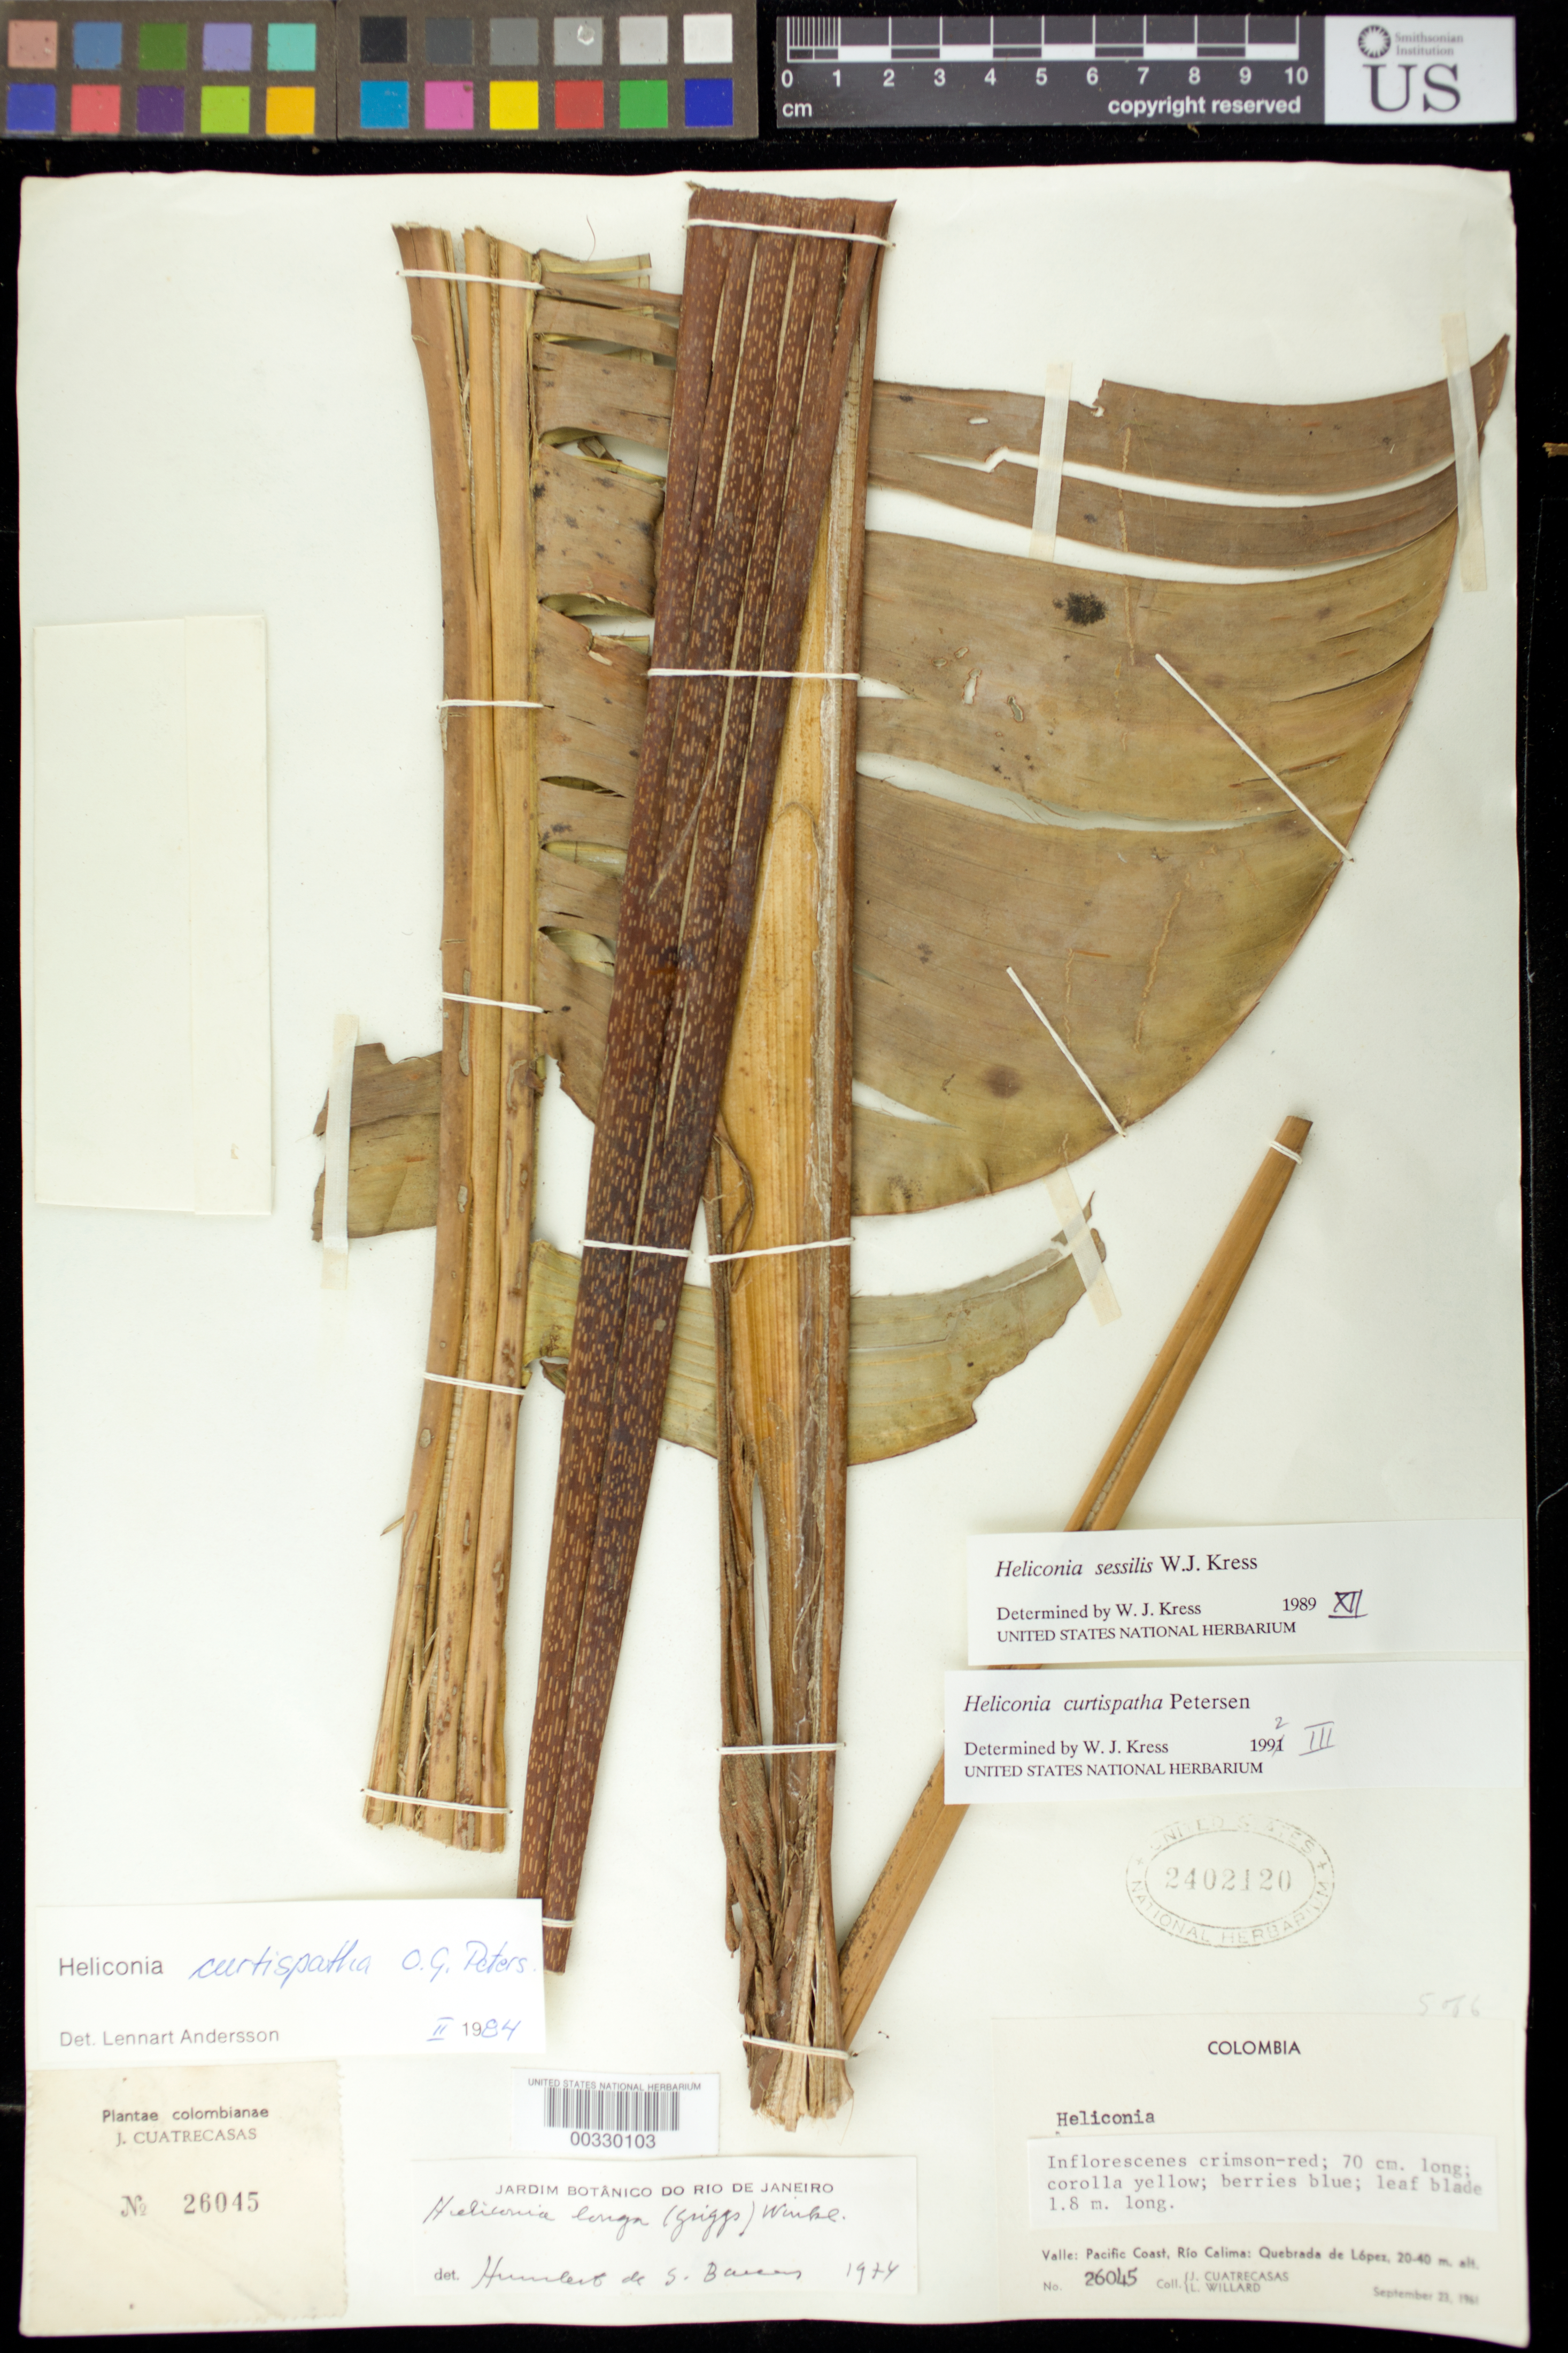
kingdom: Plantae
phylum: Tracheophyta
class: Liliopsida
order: Zingiberales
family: Heliconiaceae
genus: Heliconia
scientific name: Heliconia curtispatha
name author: Petersen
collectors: J. Cuatrecasas & L. Willard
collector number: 26045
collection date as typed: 23 Sep 1961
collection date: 1961-09-23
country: Colombia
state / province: Valle del Cauca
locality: Pacific Coast, Rio Calima, Quebrada de Lopez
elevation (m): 20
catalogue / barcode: US 2402120